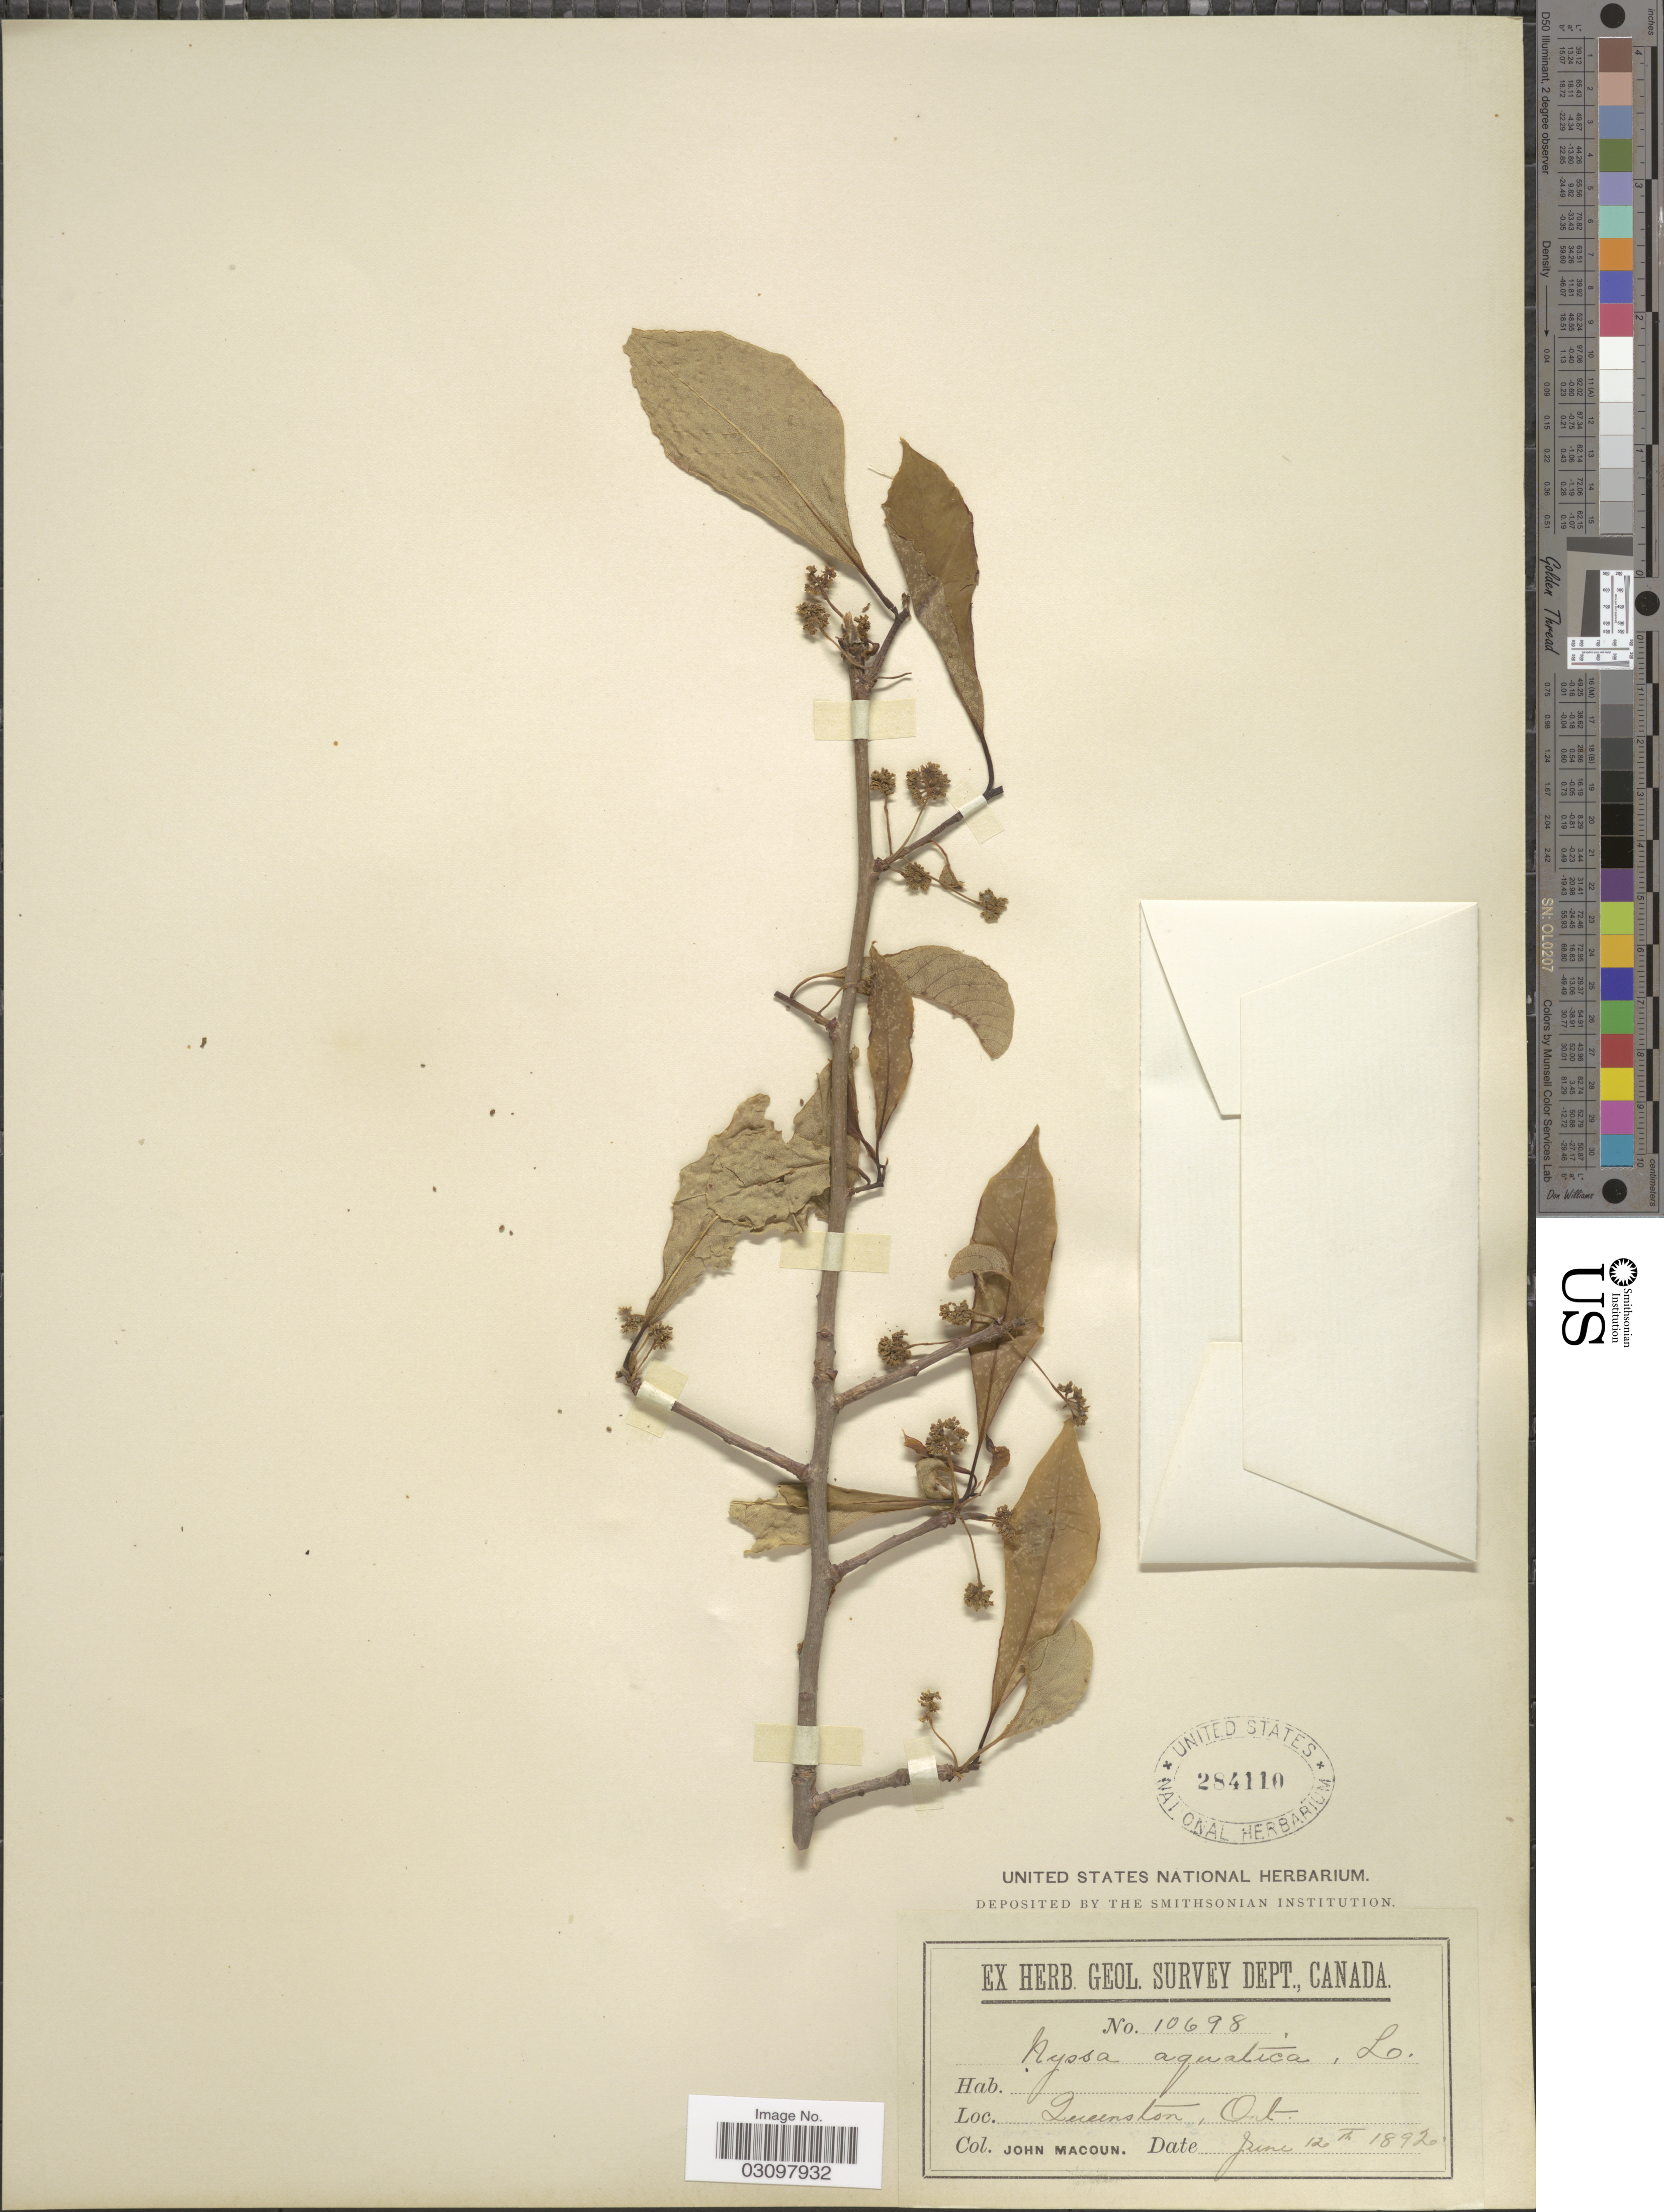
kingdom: Plantae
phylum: Tracheophyta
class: Magnoliopsida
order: Cornales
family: Nyssaceae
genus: Nyssa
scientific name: Nyssa sylvatica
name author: Marshall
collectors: J. Macoun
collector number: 10698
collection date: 1892-06-12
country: Canada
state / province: Ontario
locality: Queenston, Ont.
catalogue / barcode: US 284110